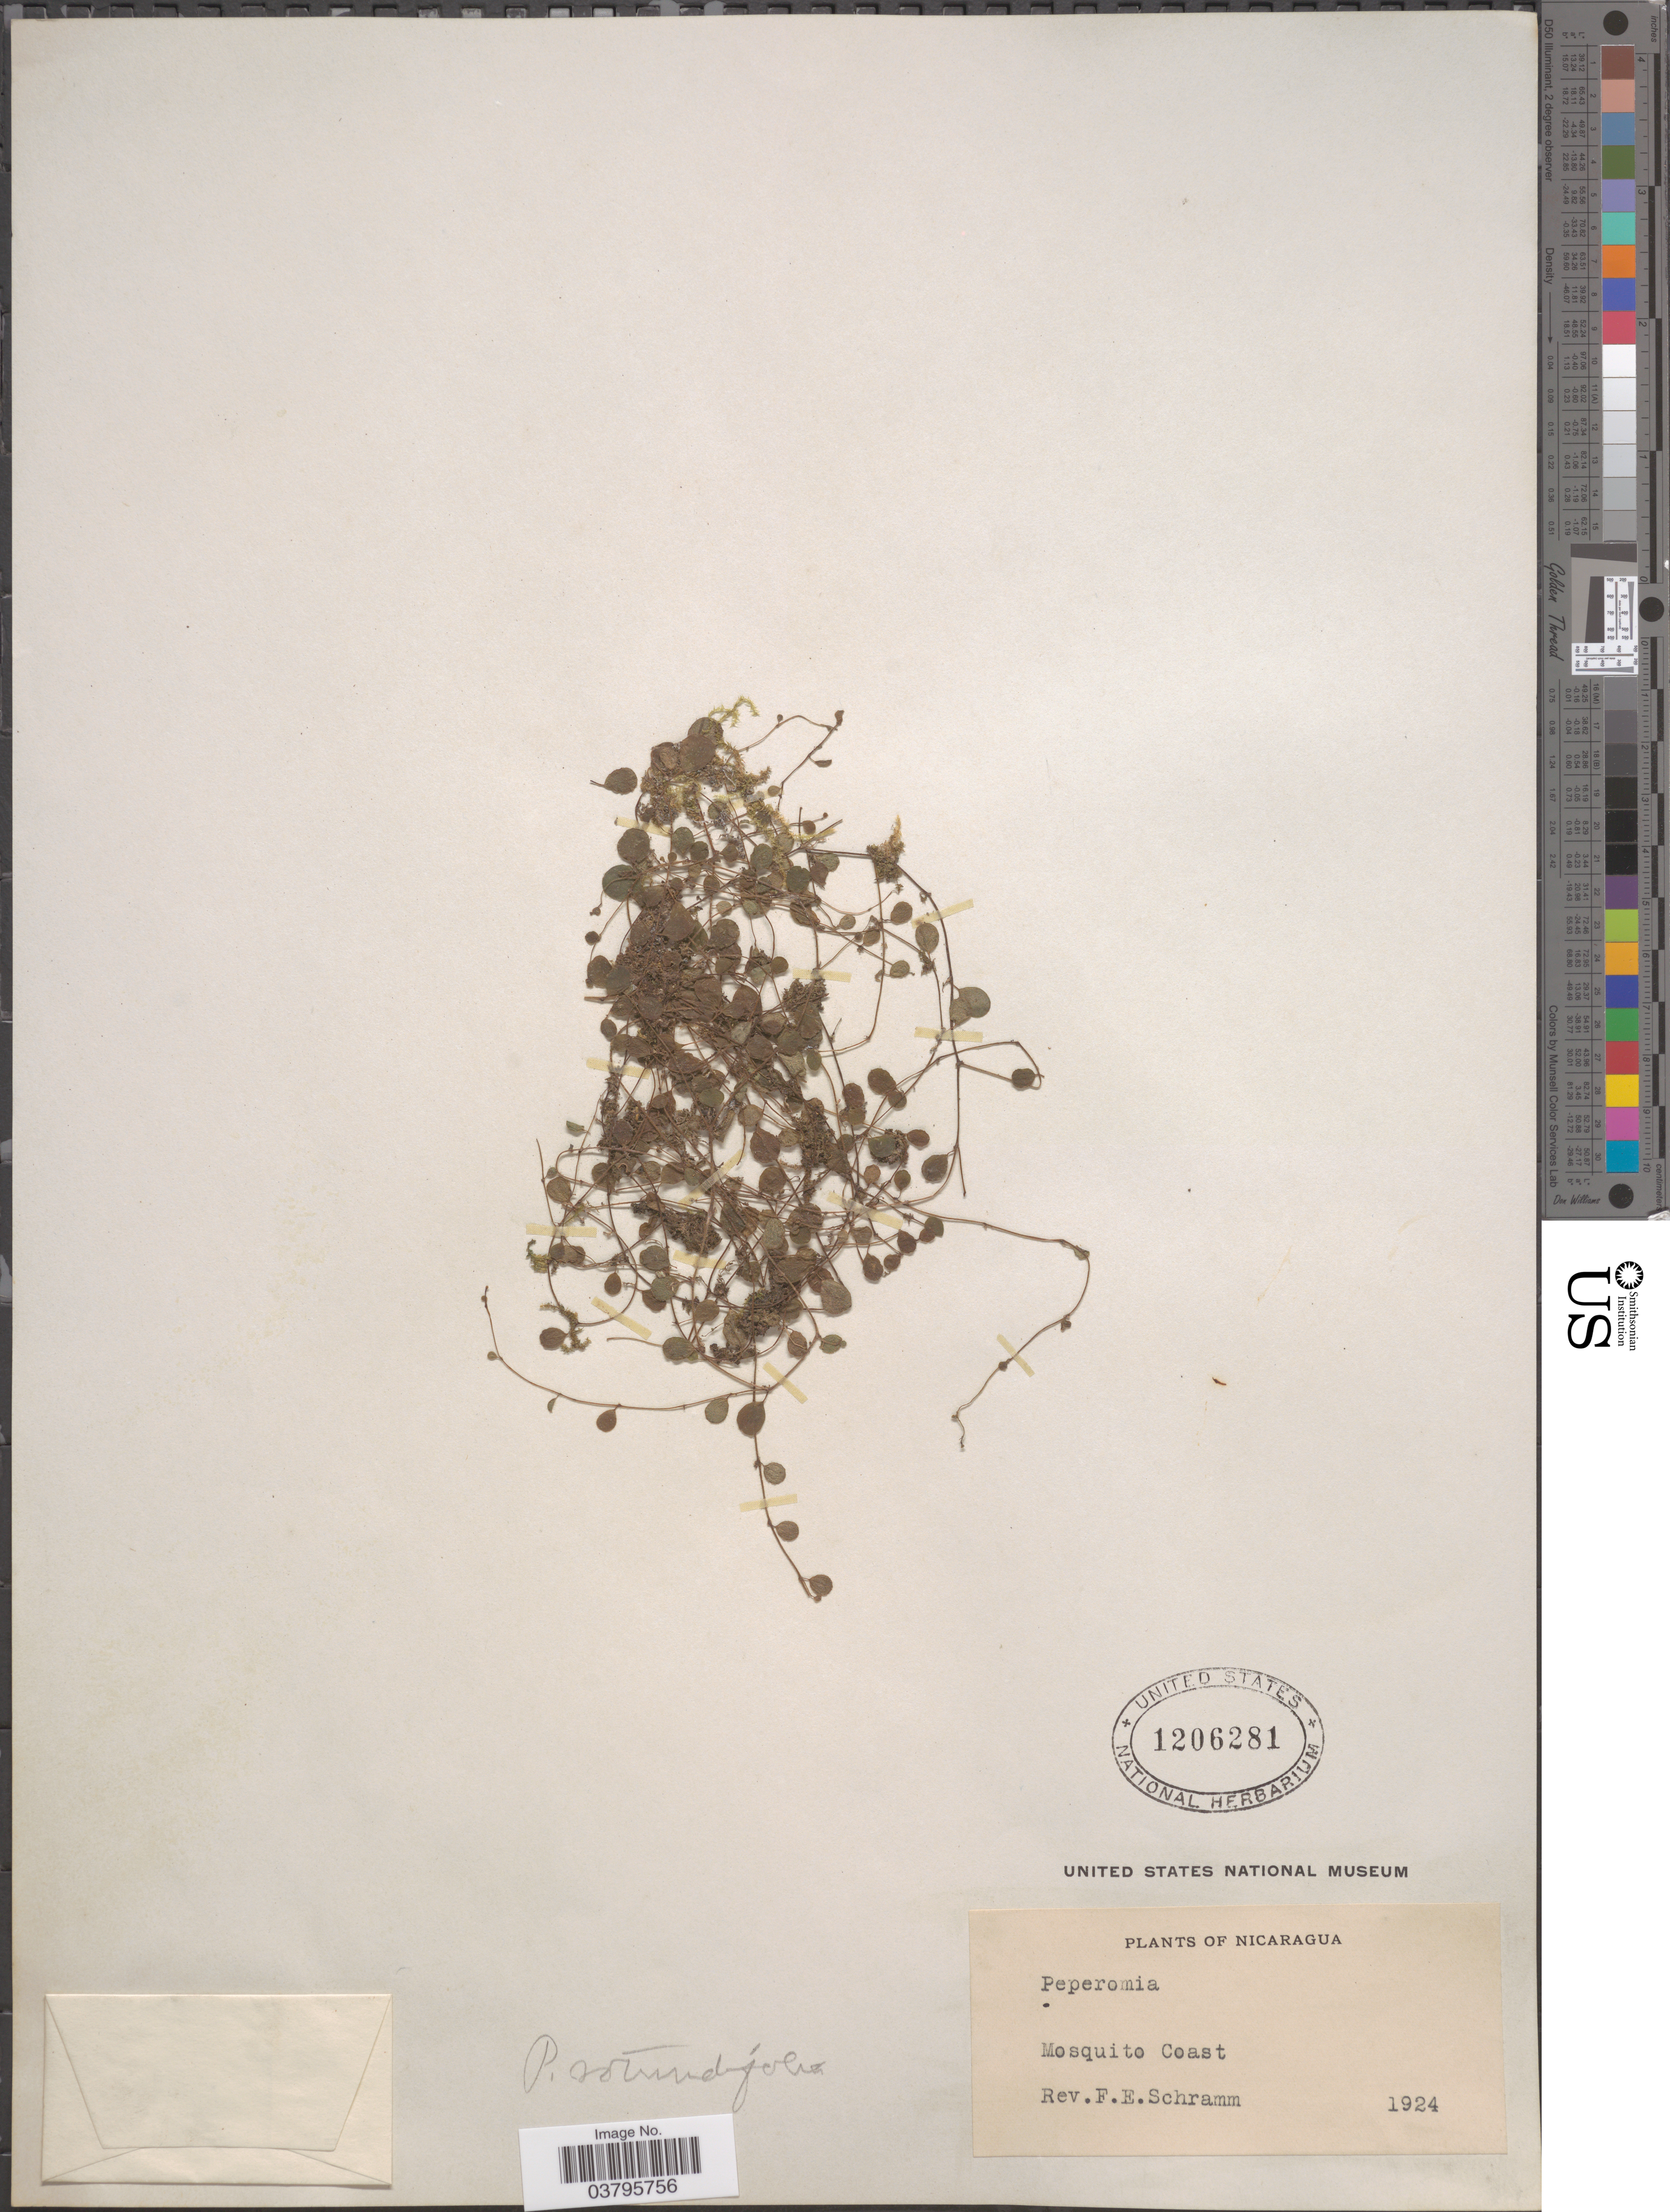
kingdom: Plantae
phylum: Tracheophyta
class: Magnoliopsida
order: Piperales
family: Piperaceae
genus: Peperomia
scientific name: Peperomia rotundifolia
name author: (L.) Kunth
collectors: F. E. Schramm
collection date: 1924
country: Nicaragua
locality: Mosquito Coast.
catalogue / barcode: US 1206281